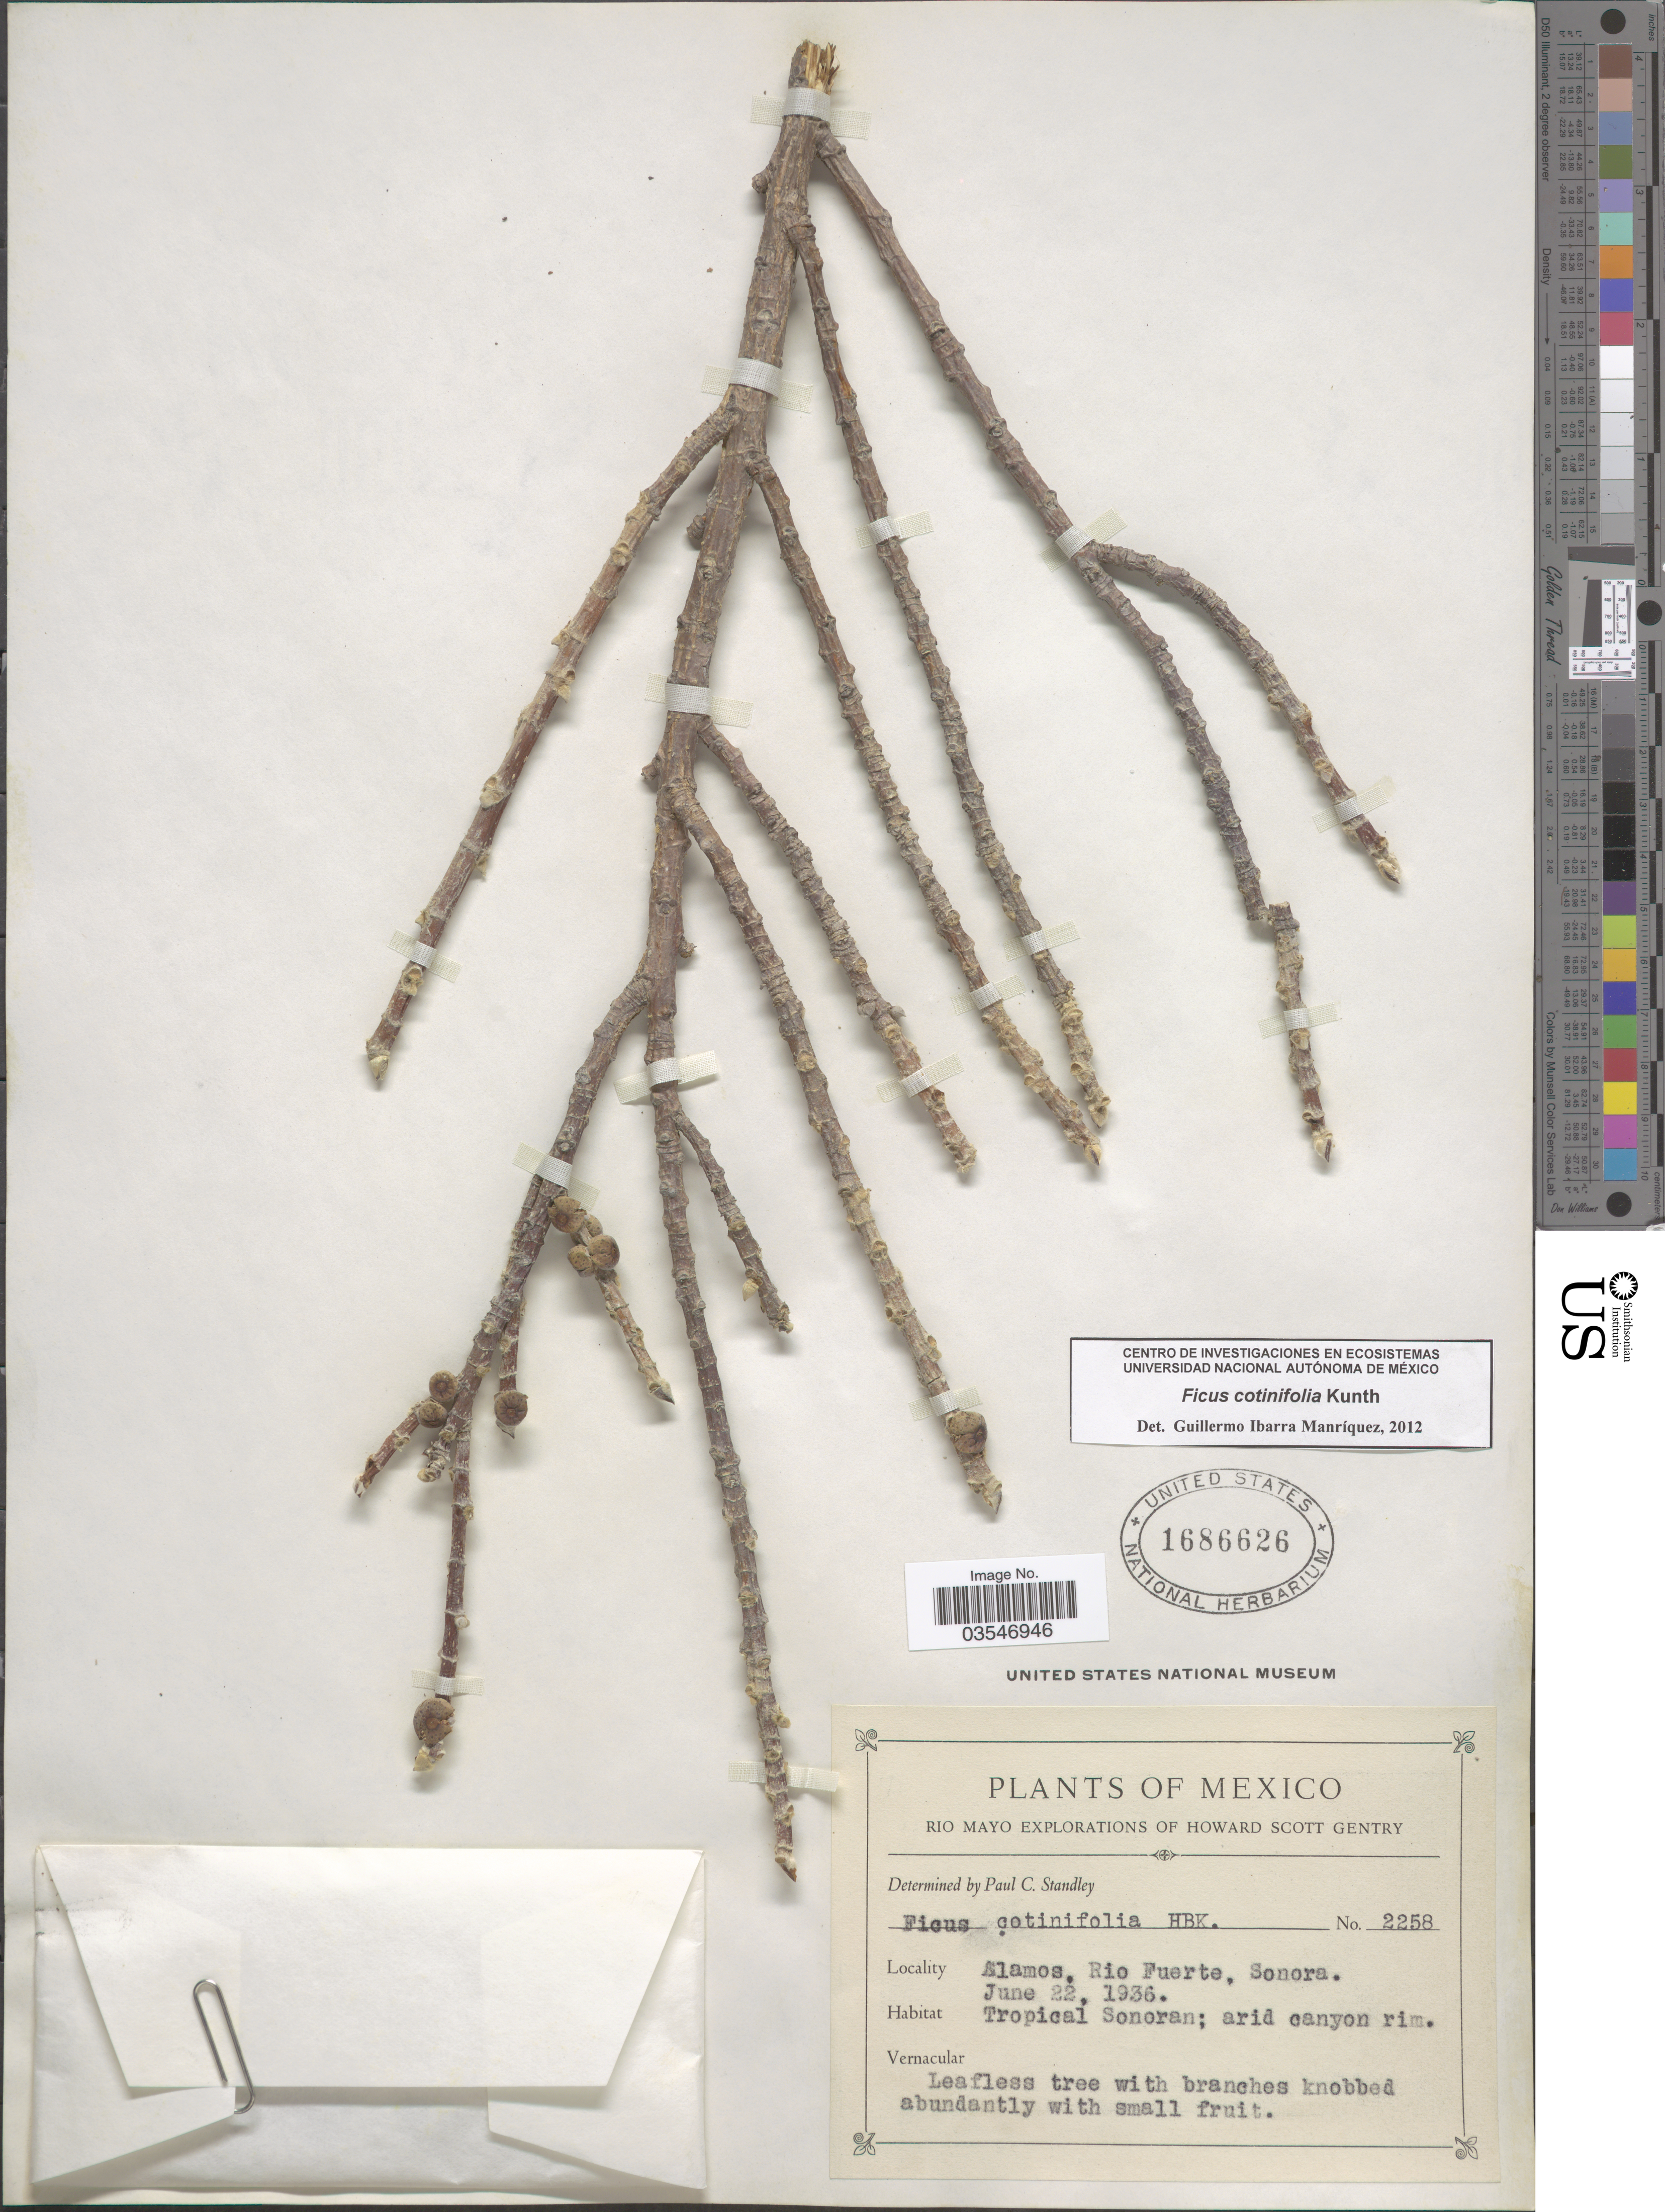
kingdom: Plantae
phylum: Tracheophyta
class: Magnoliopsida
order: Rosales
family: Moraceae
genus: Ficus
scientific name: Ficus cotinifolia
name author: Kunth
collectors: H. S. Gentry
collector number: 2258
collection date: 1936-06-22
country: Mexico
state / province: Sonora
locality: Alamos, Rio Fuerte, Tropical Sonoran. Rio Mayo [unsure placement]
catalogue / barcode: US 1686626